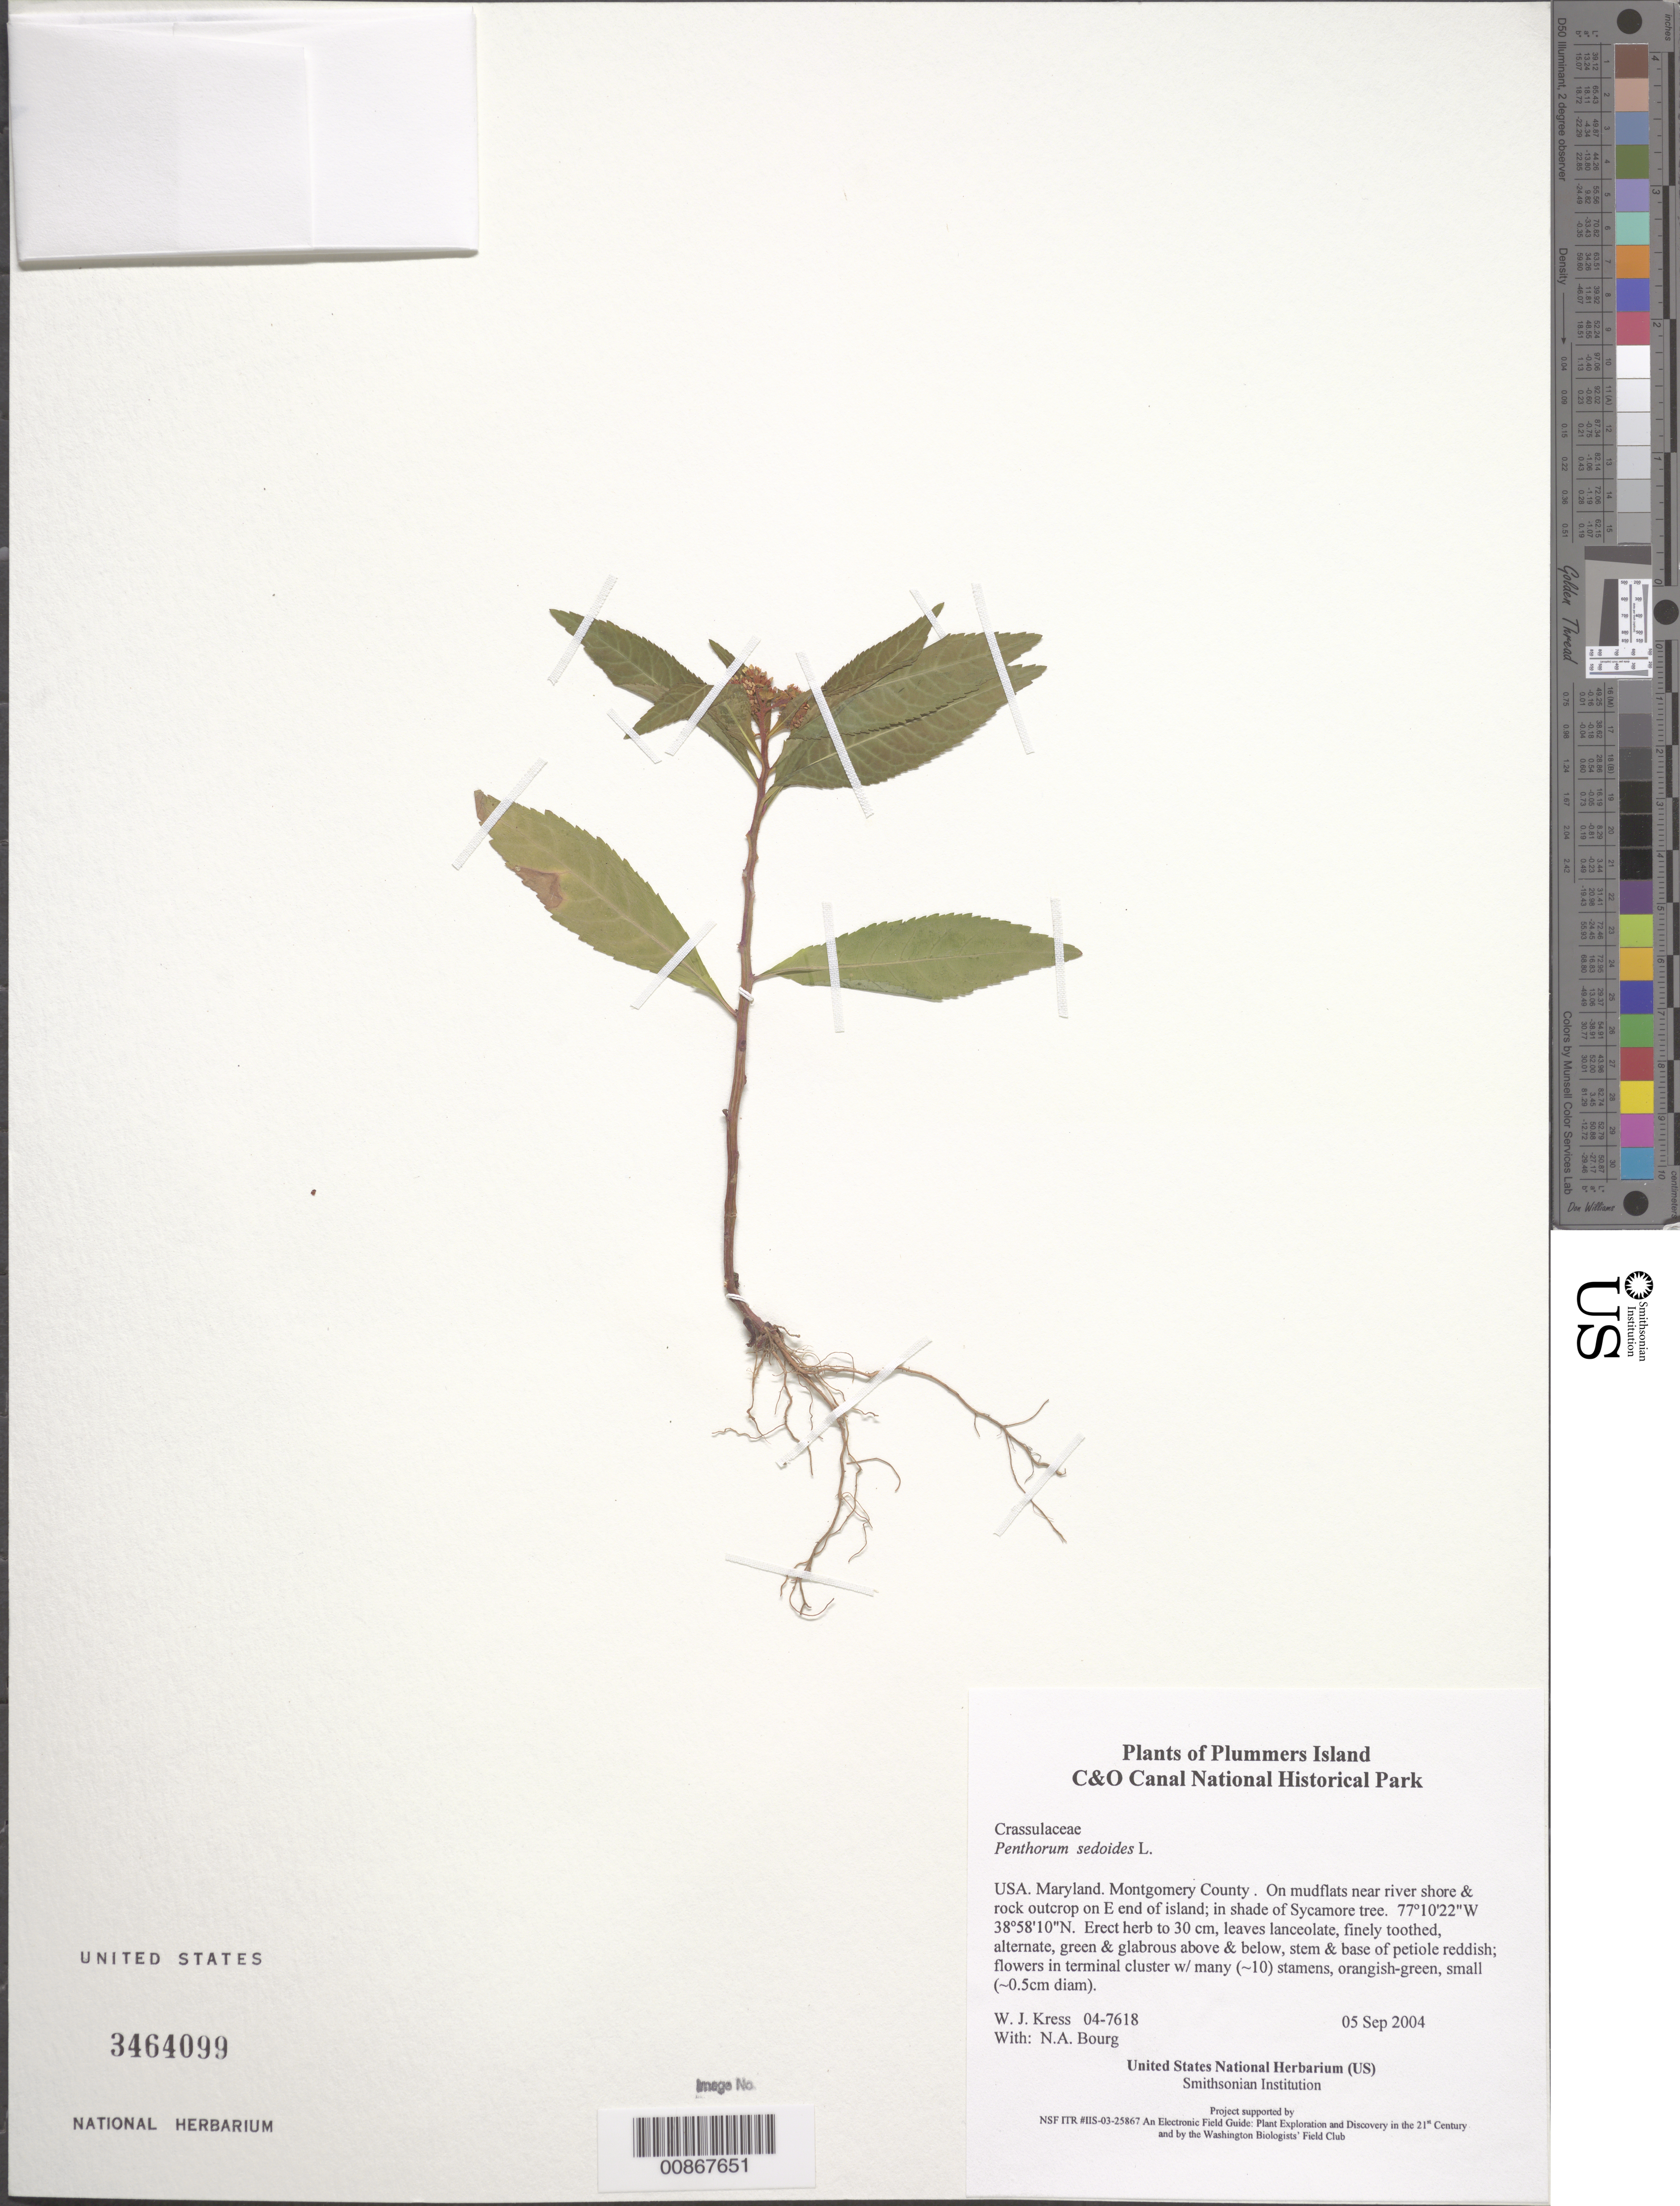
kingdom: Plantae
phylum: Tracheophyta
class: Magnoliopsida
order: Saxifragales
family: Penthoraceae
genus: Penthorum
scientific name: Penthorum sedoides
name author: L.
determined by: Bourg, N. A.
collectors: W. J. Kress & N. A. Bourg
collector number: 04-7618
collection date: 2004-09-05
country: United States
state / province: Maryland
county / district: Montgomery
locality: Chesapeake and Ohio Canal National Historical Park, Plummers Island. On mudflats near river shore & rock outcrop on E end of island; in shade of Sycamore tree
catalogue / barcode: US 3464099